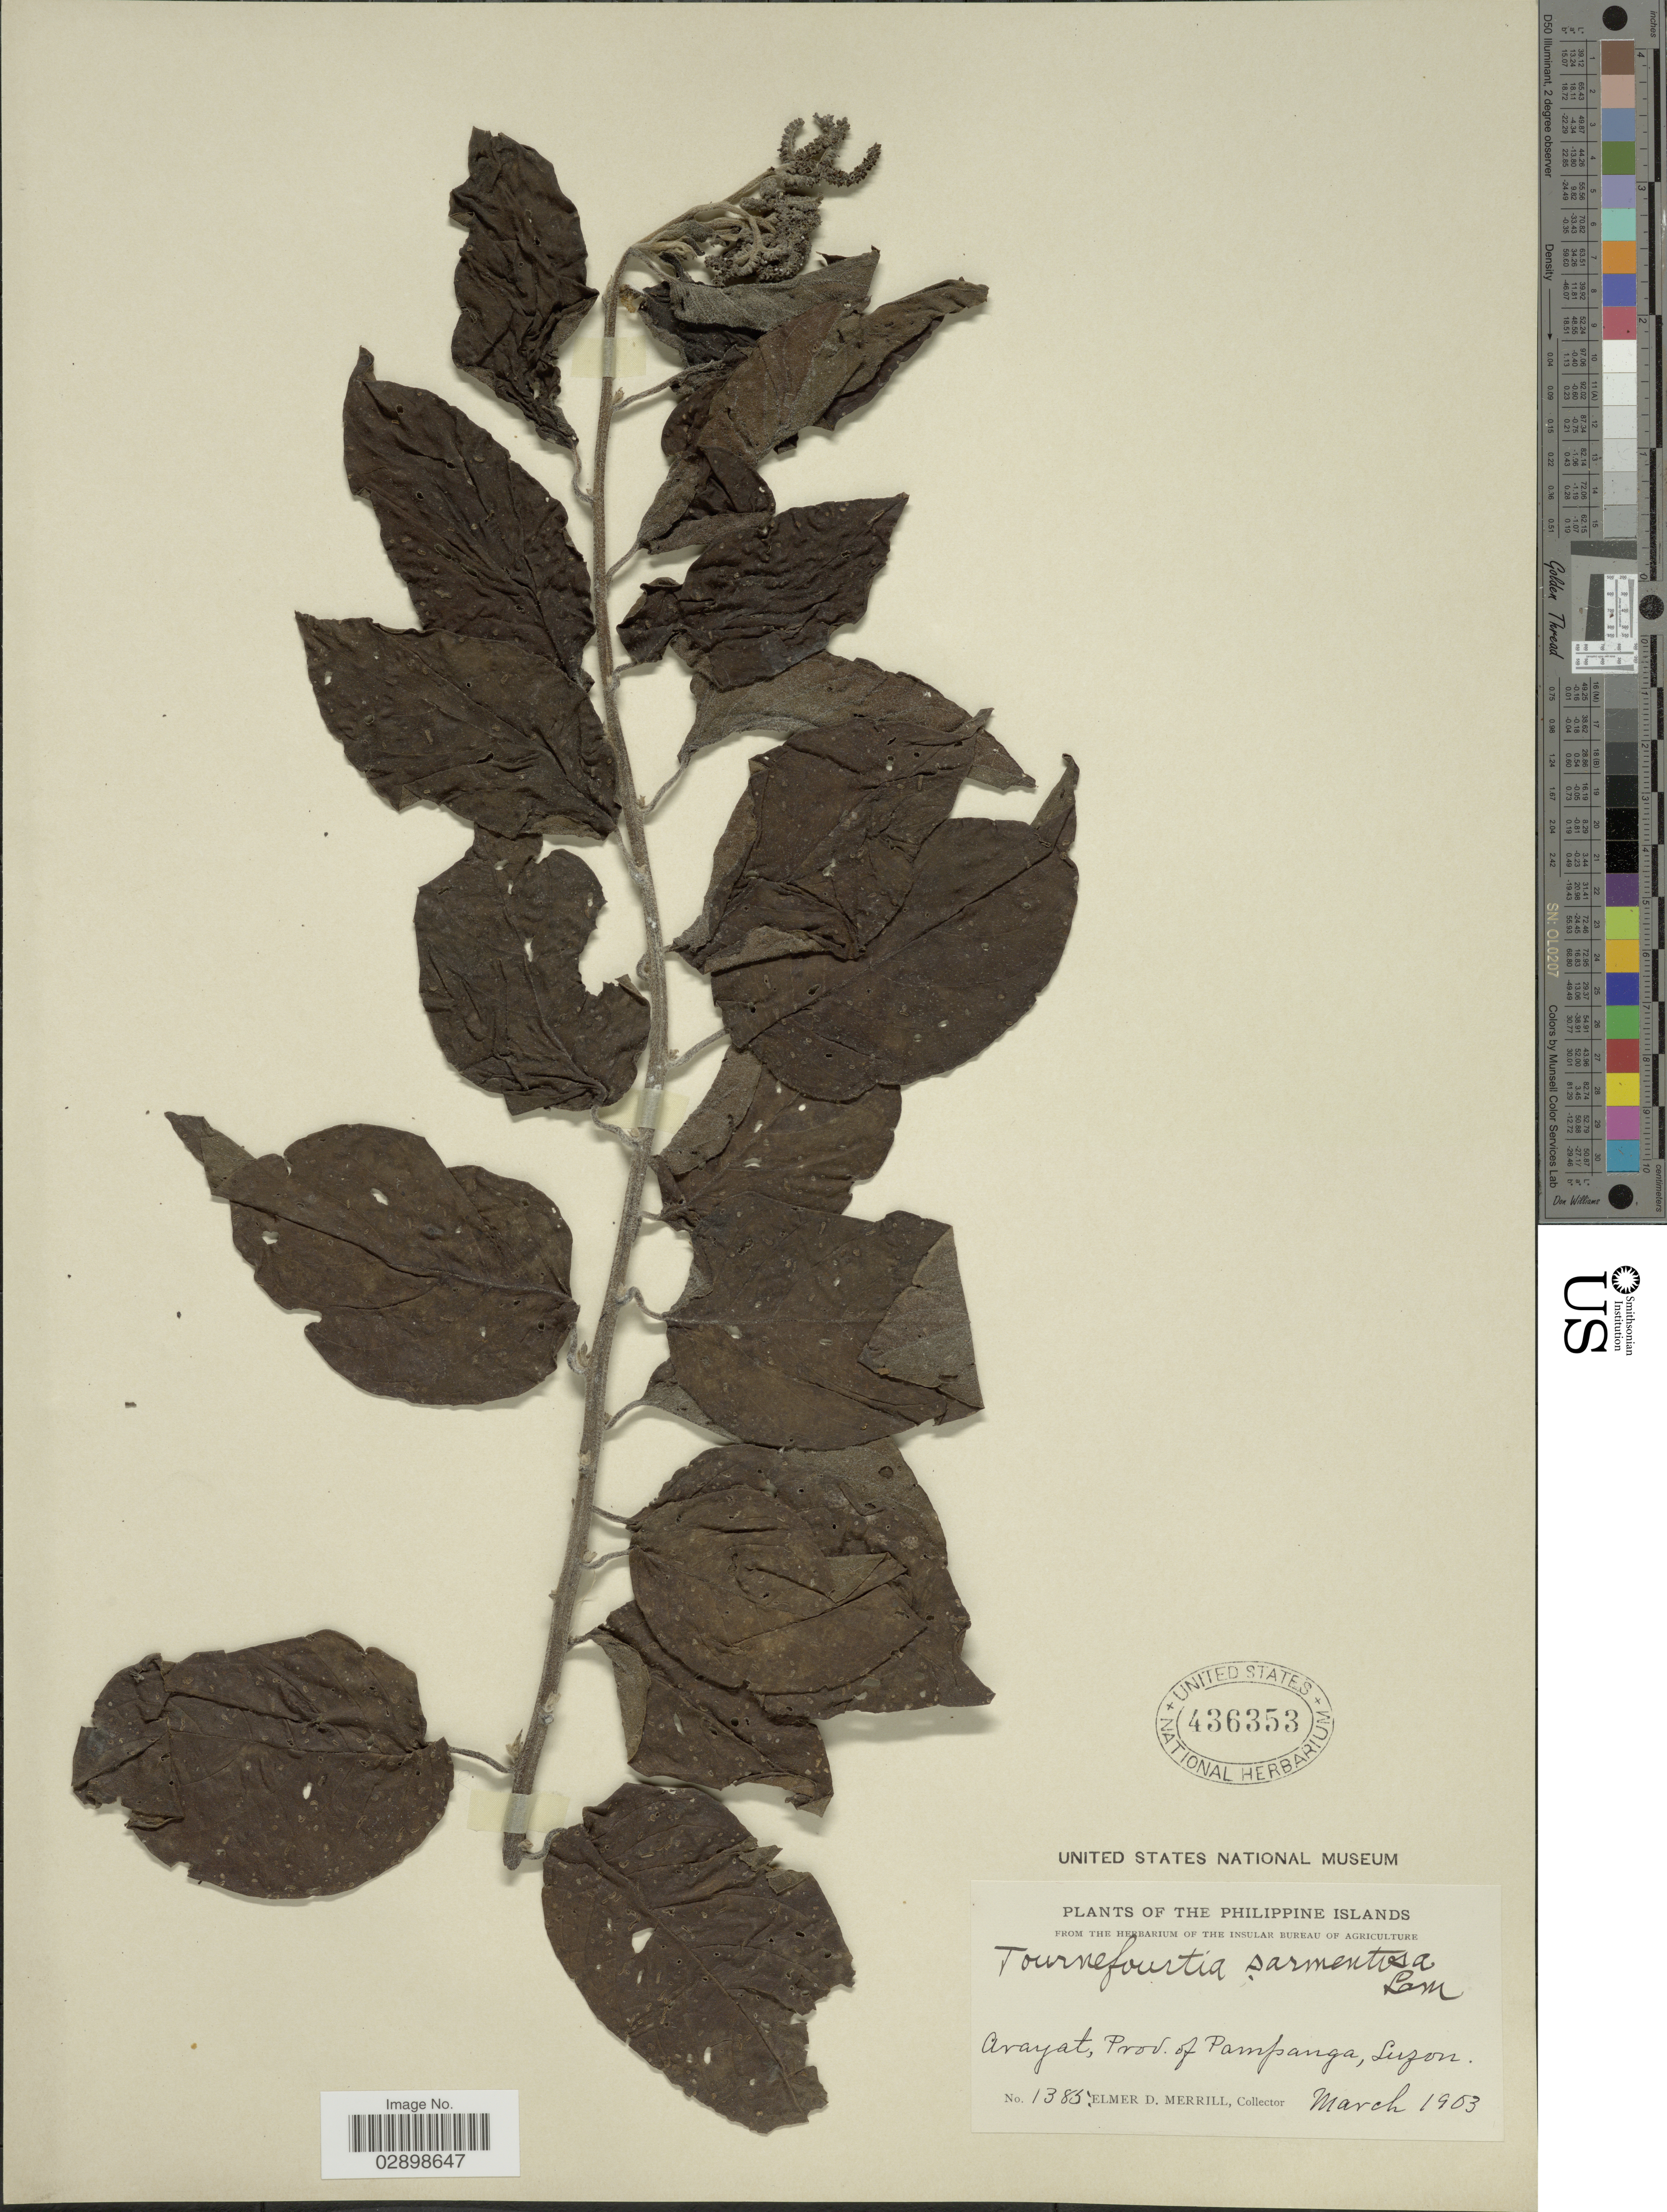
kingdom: Plantae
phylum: Tracheophyta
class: Magnoliopsida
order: Boraginales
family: Heliotropiaceae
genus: Tournefortia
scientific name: Tournefortia sarmentosa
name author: Lam.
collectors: E. D. Merrill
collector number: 1385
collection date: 1903-03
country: Philippines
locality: Philippine Islands. Arayat, Prov. of Pampanga, Luzon.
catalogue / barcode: US 436353